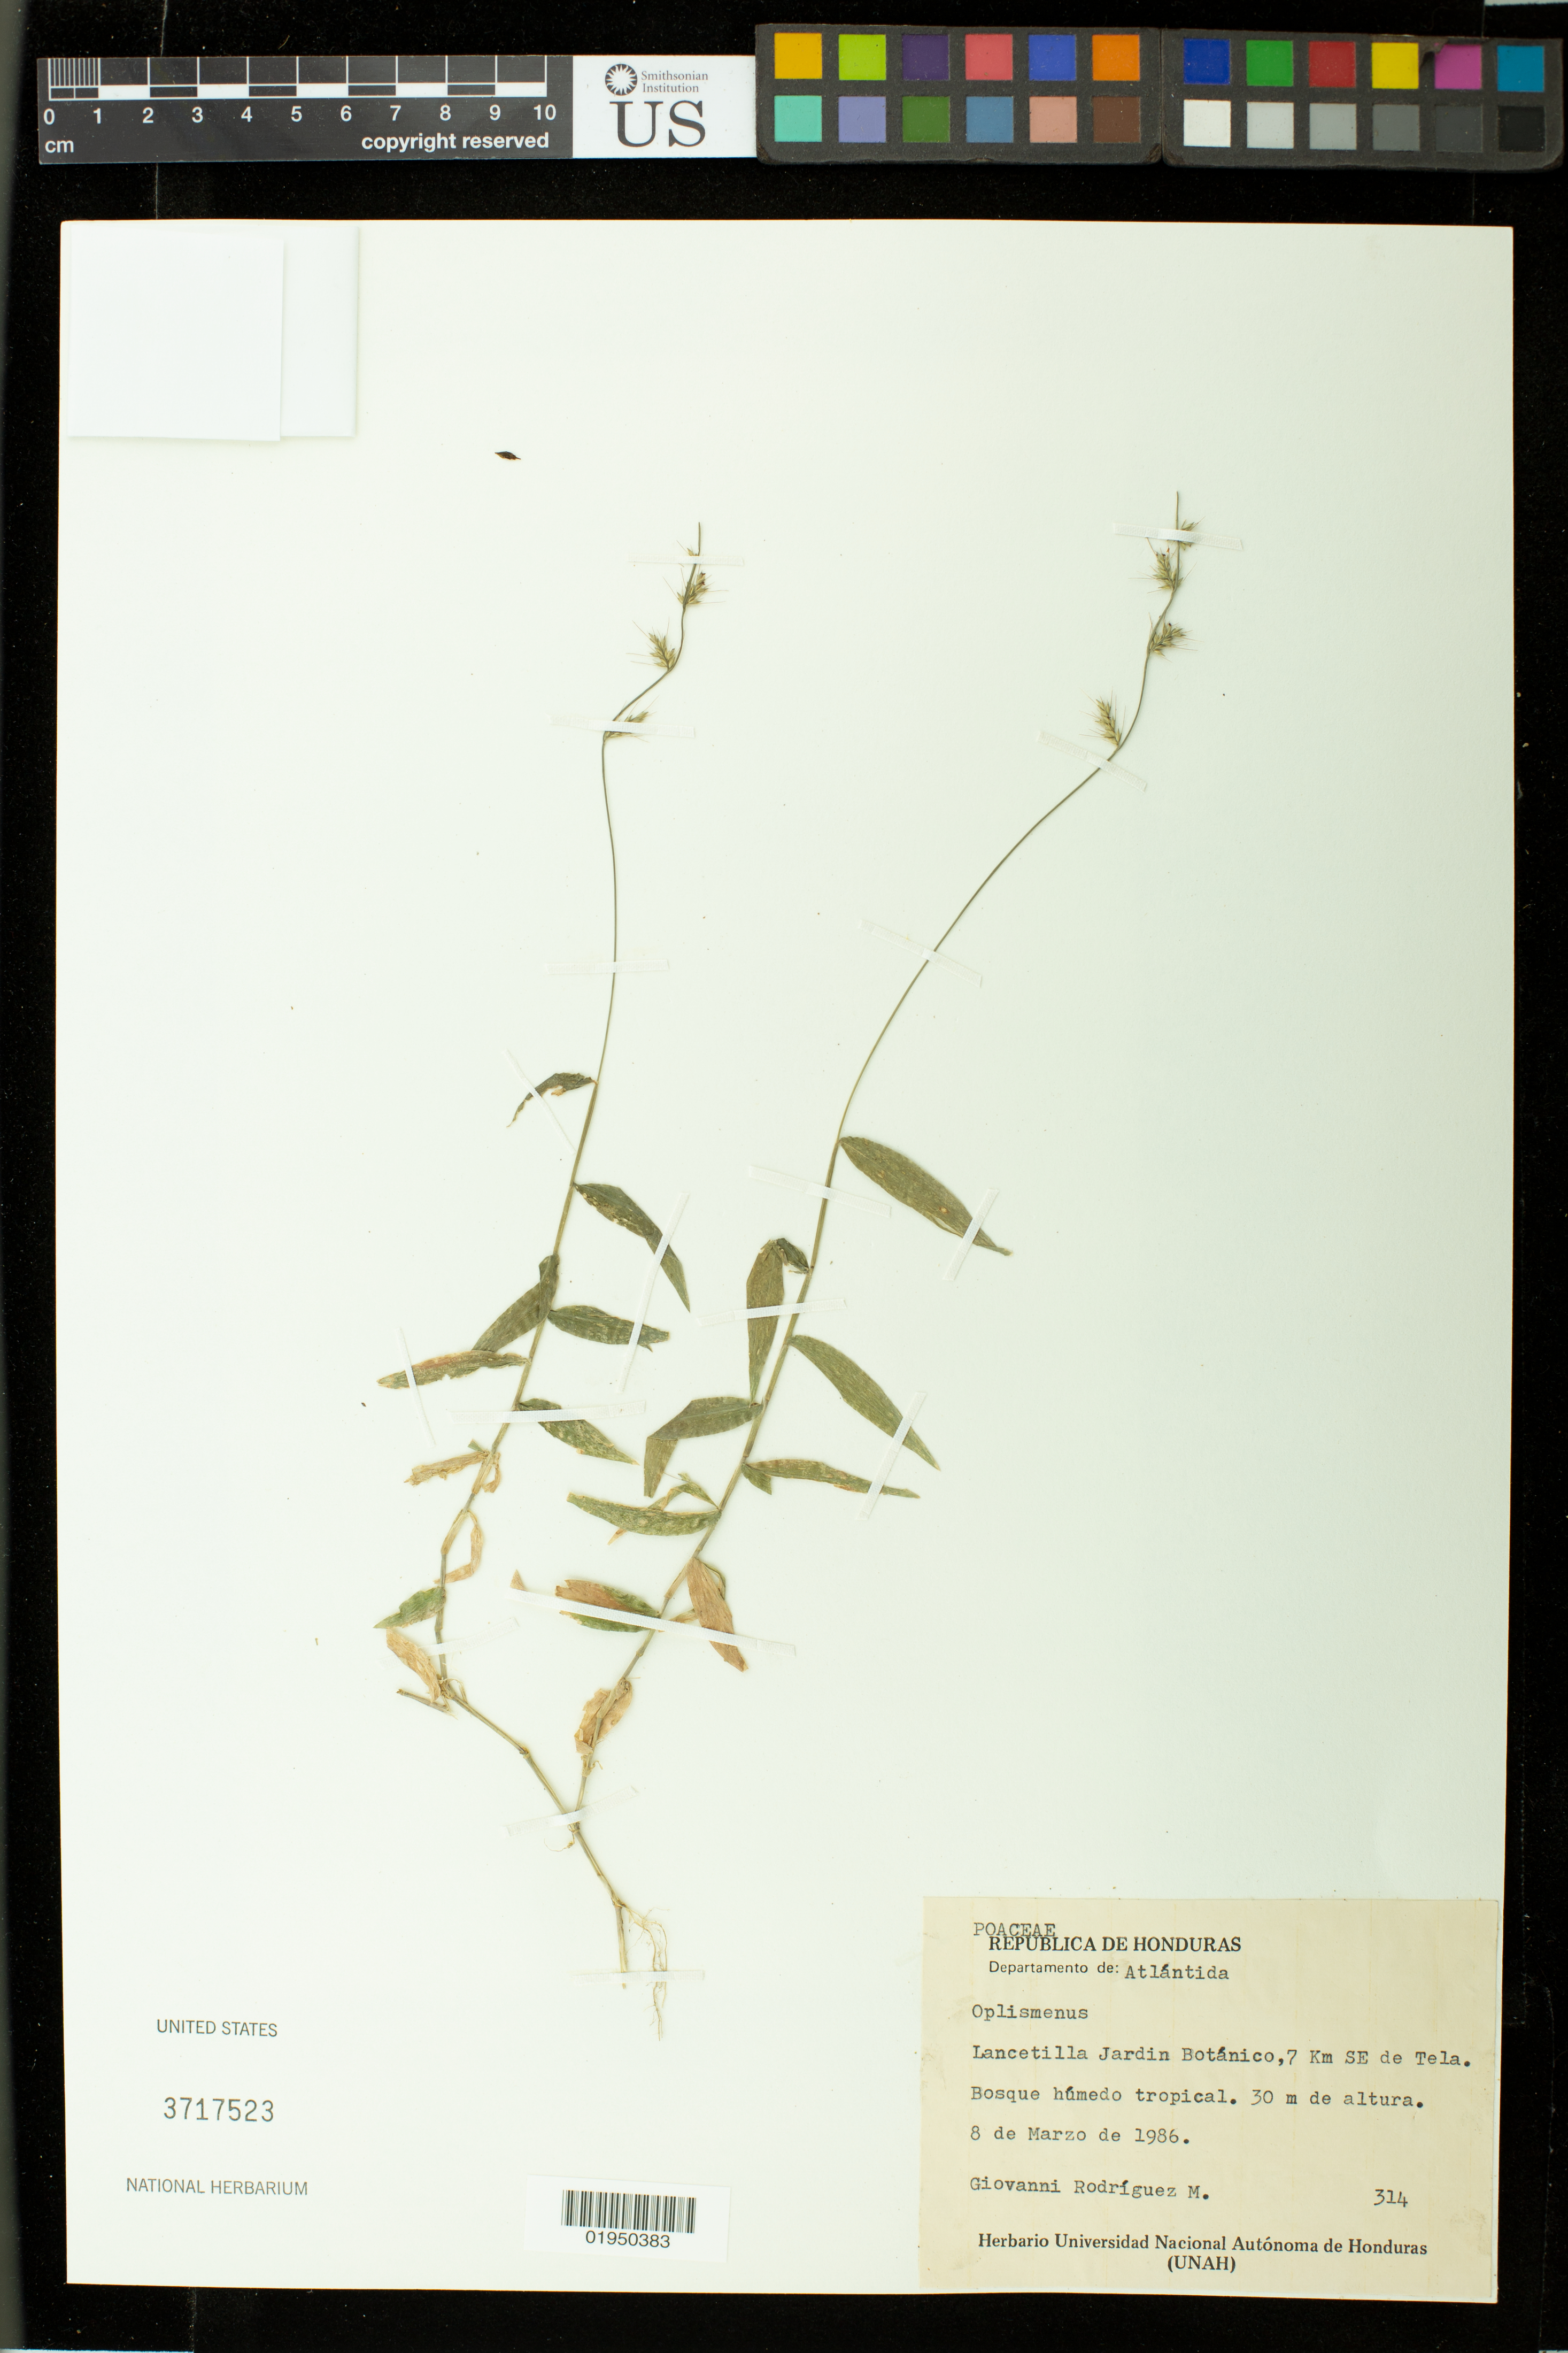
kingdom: Plantae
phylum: Tracheophyta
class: Liliopsida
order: Poales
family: Poaceae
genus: Oplismenus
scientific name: Oplismenus sp.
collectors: G. Rodriguez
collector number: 314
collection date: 1986-03-08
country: Honduras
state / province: Atlántida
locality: Lancetilla Jardin Botanico. 7 km Se de Tela.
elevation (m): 30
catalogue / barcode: US 3717523